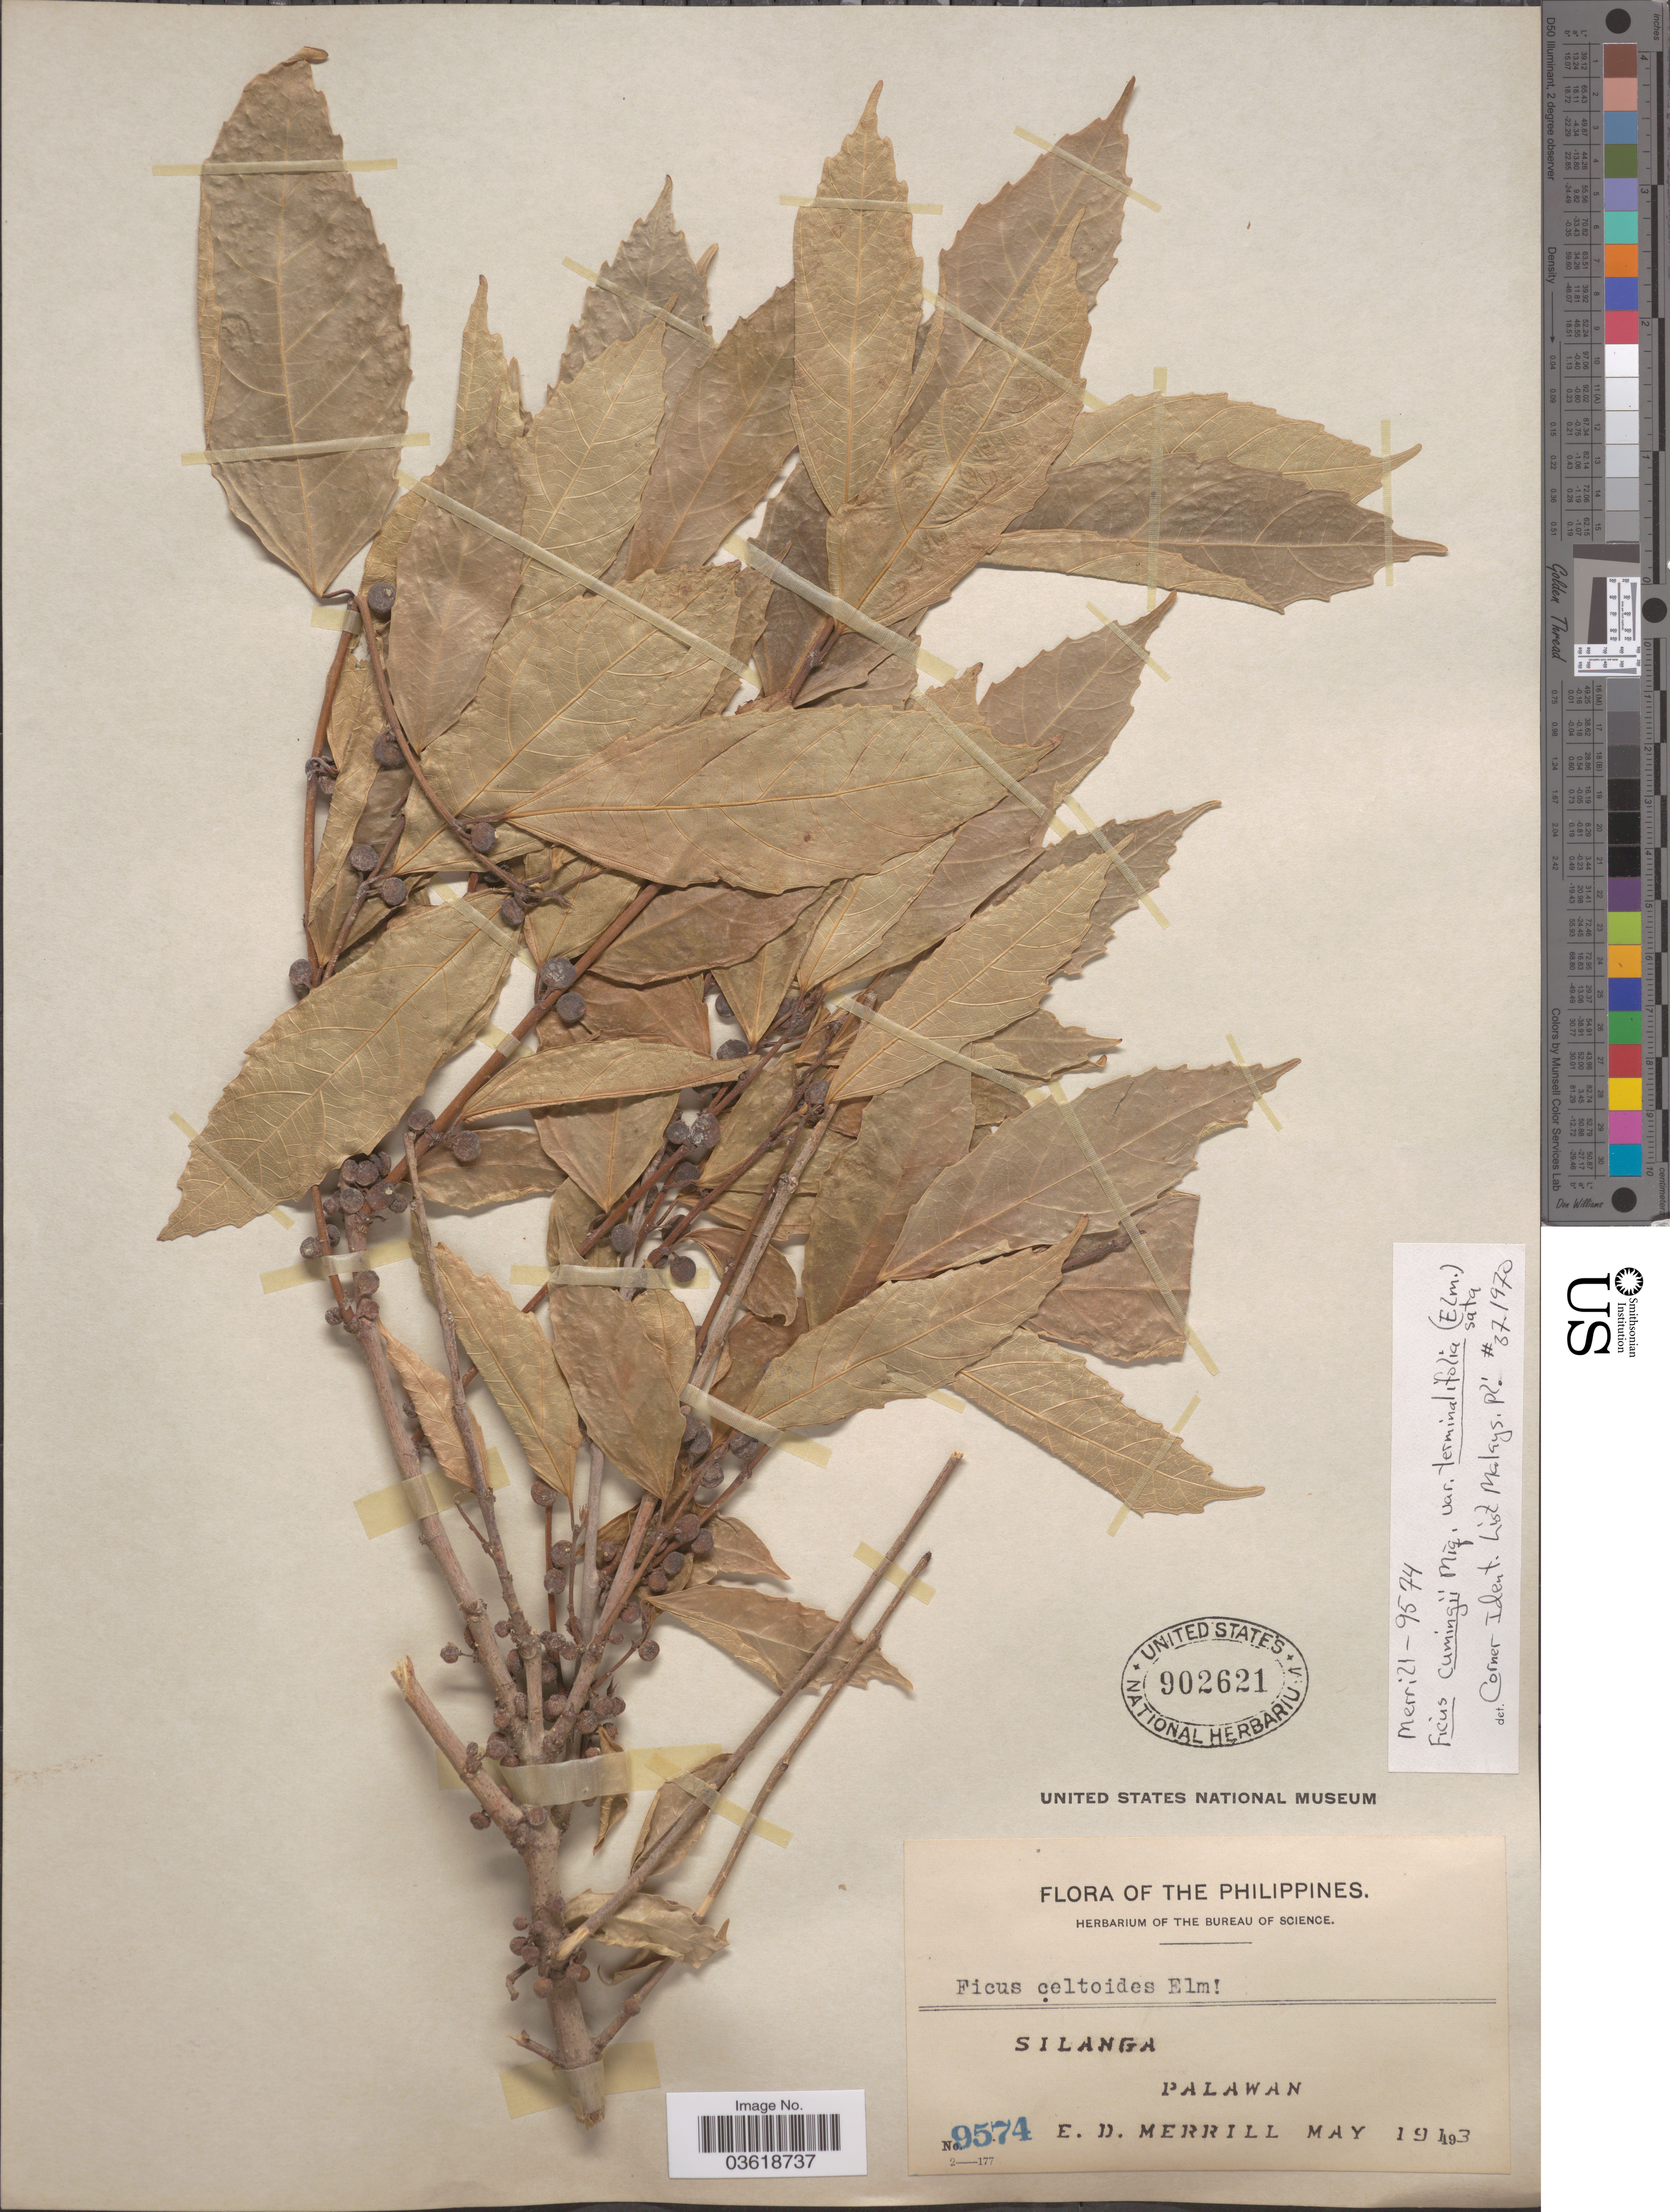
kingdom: Plantae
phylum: Tracheophyta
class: Magnoliopsida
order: Rosales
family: Moraceae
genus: Ficus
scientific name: Ficus terminalifolia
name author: Elmer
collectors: E. D. Merrill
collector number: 9574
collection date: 1913-05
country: Philippines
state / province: Mimaropa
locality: Silanga. Palawan.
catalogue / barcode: US 902621